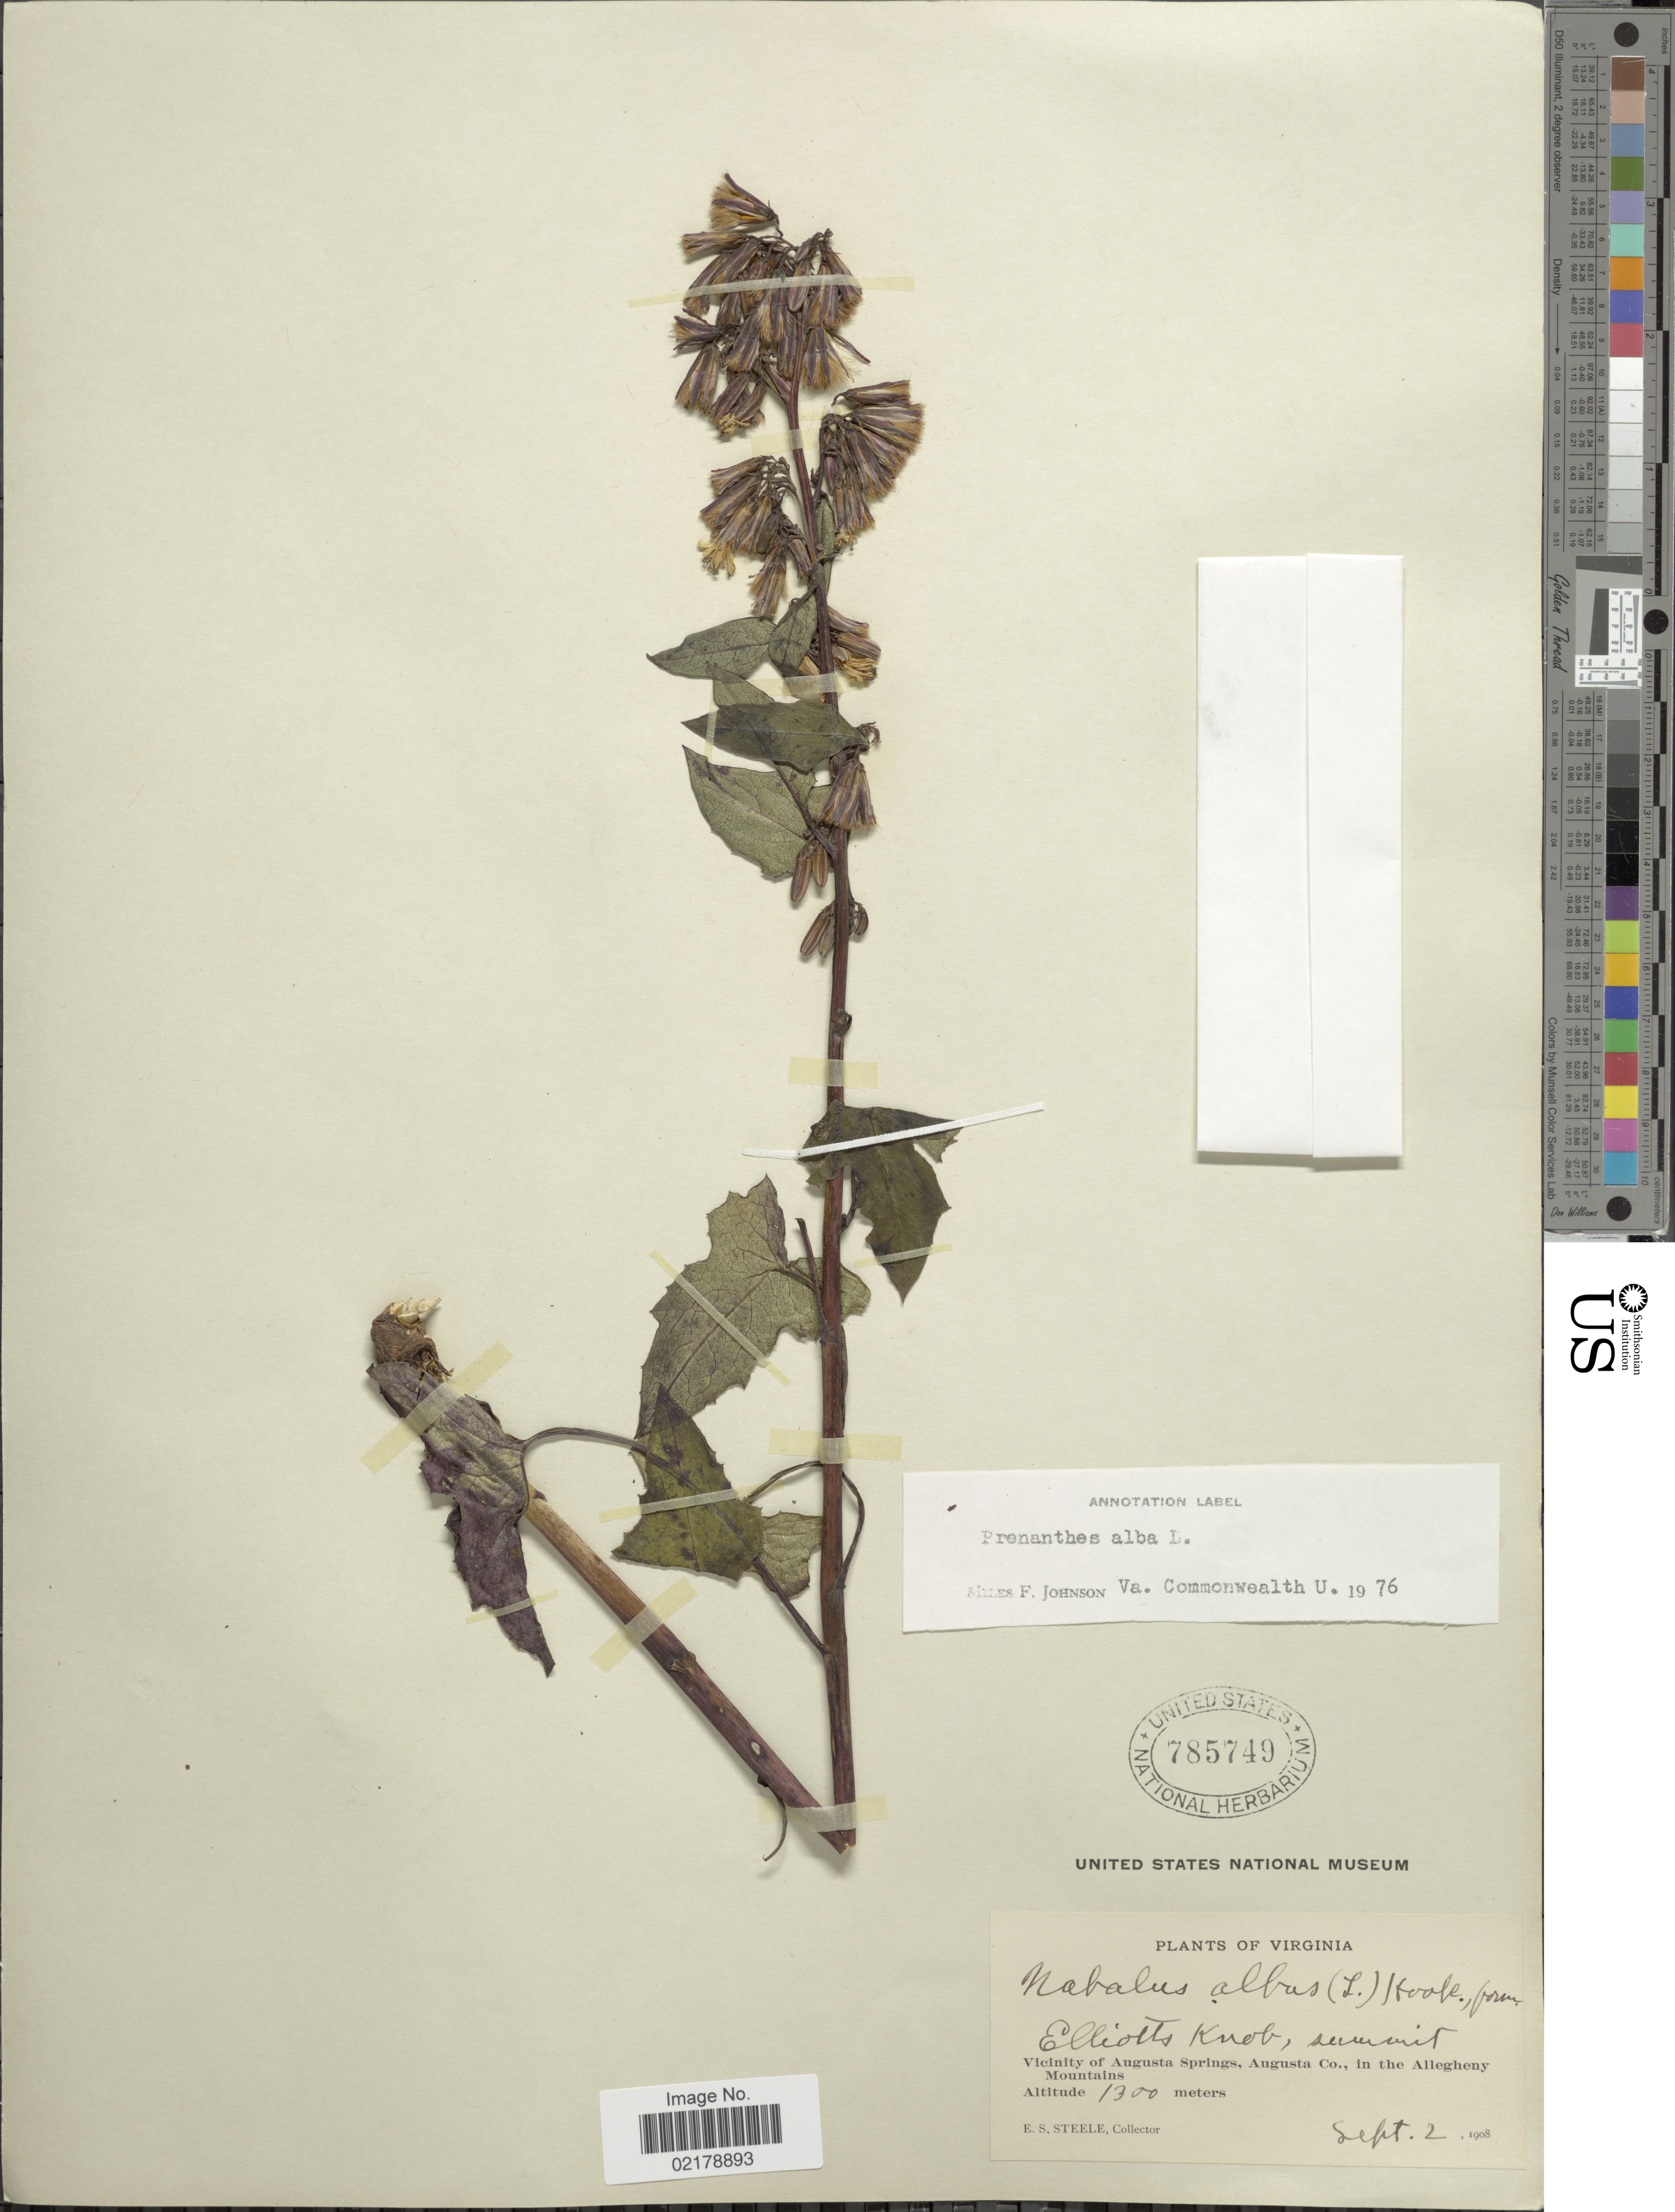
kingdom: Plantae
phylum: Tracheophyta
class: Magnoliopsida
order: Asterales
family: Asteraceae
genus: Nabalus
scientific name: Nabalus albus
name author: (L.) Hook.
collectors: E. Steele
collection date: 1908-09-02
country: United States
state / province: Virginia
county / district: Augusta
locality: Elliotts Knob, summit Vicinity of Augusta Springs, Augusta Co., in the Allegheny Mountains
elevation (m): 1300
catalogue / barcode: US 785749